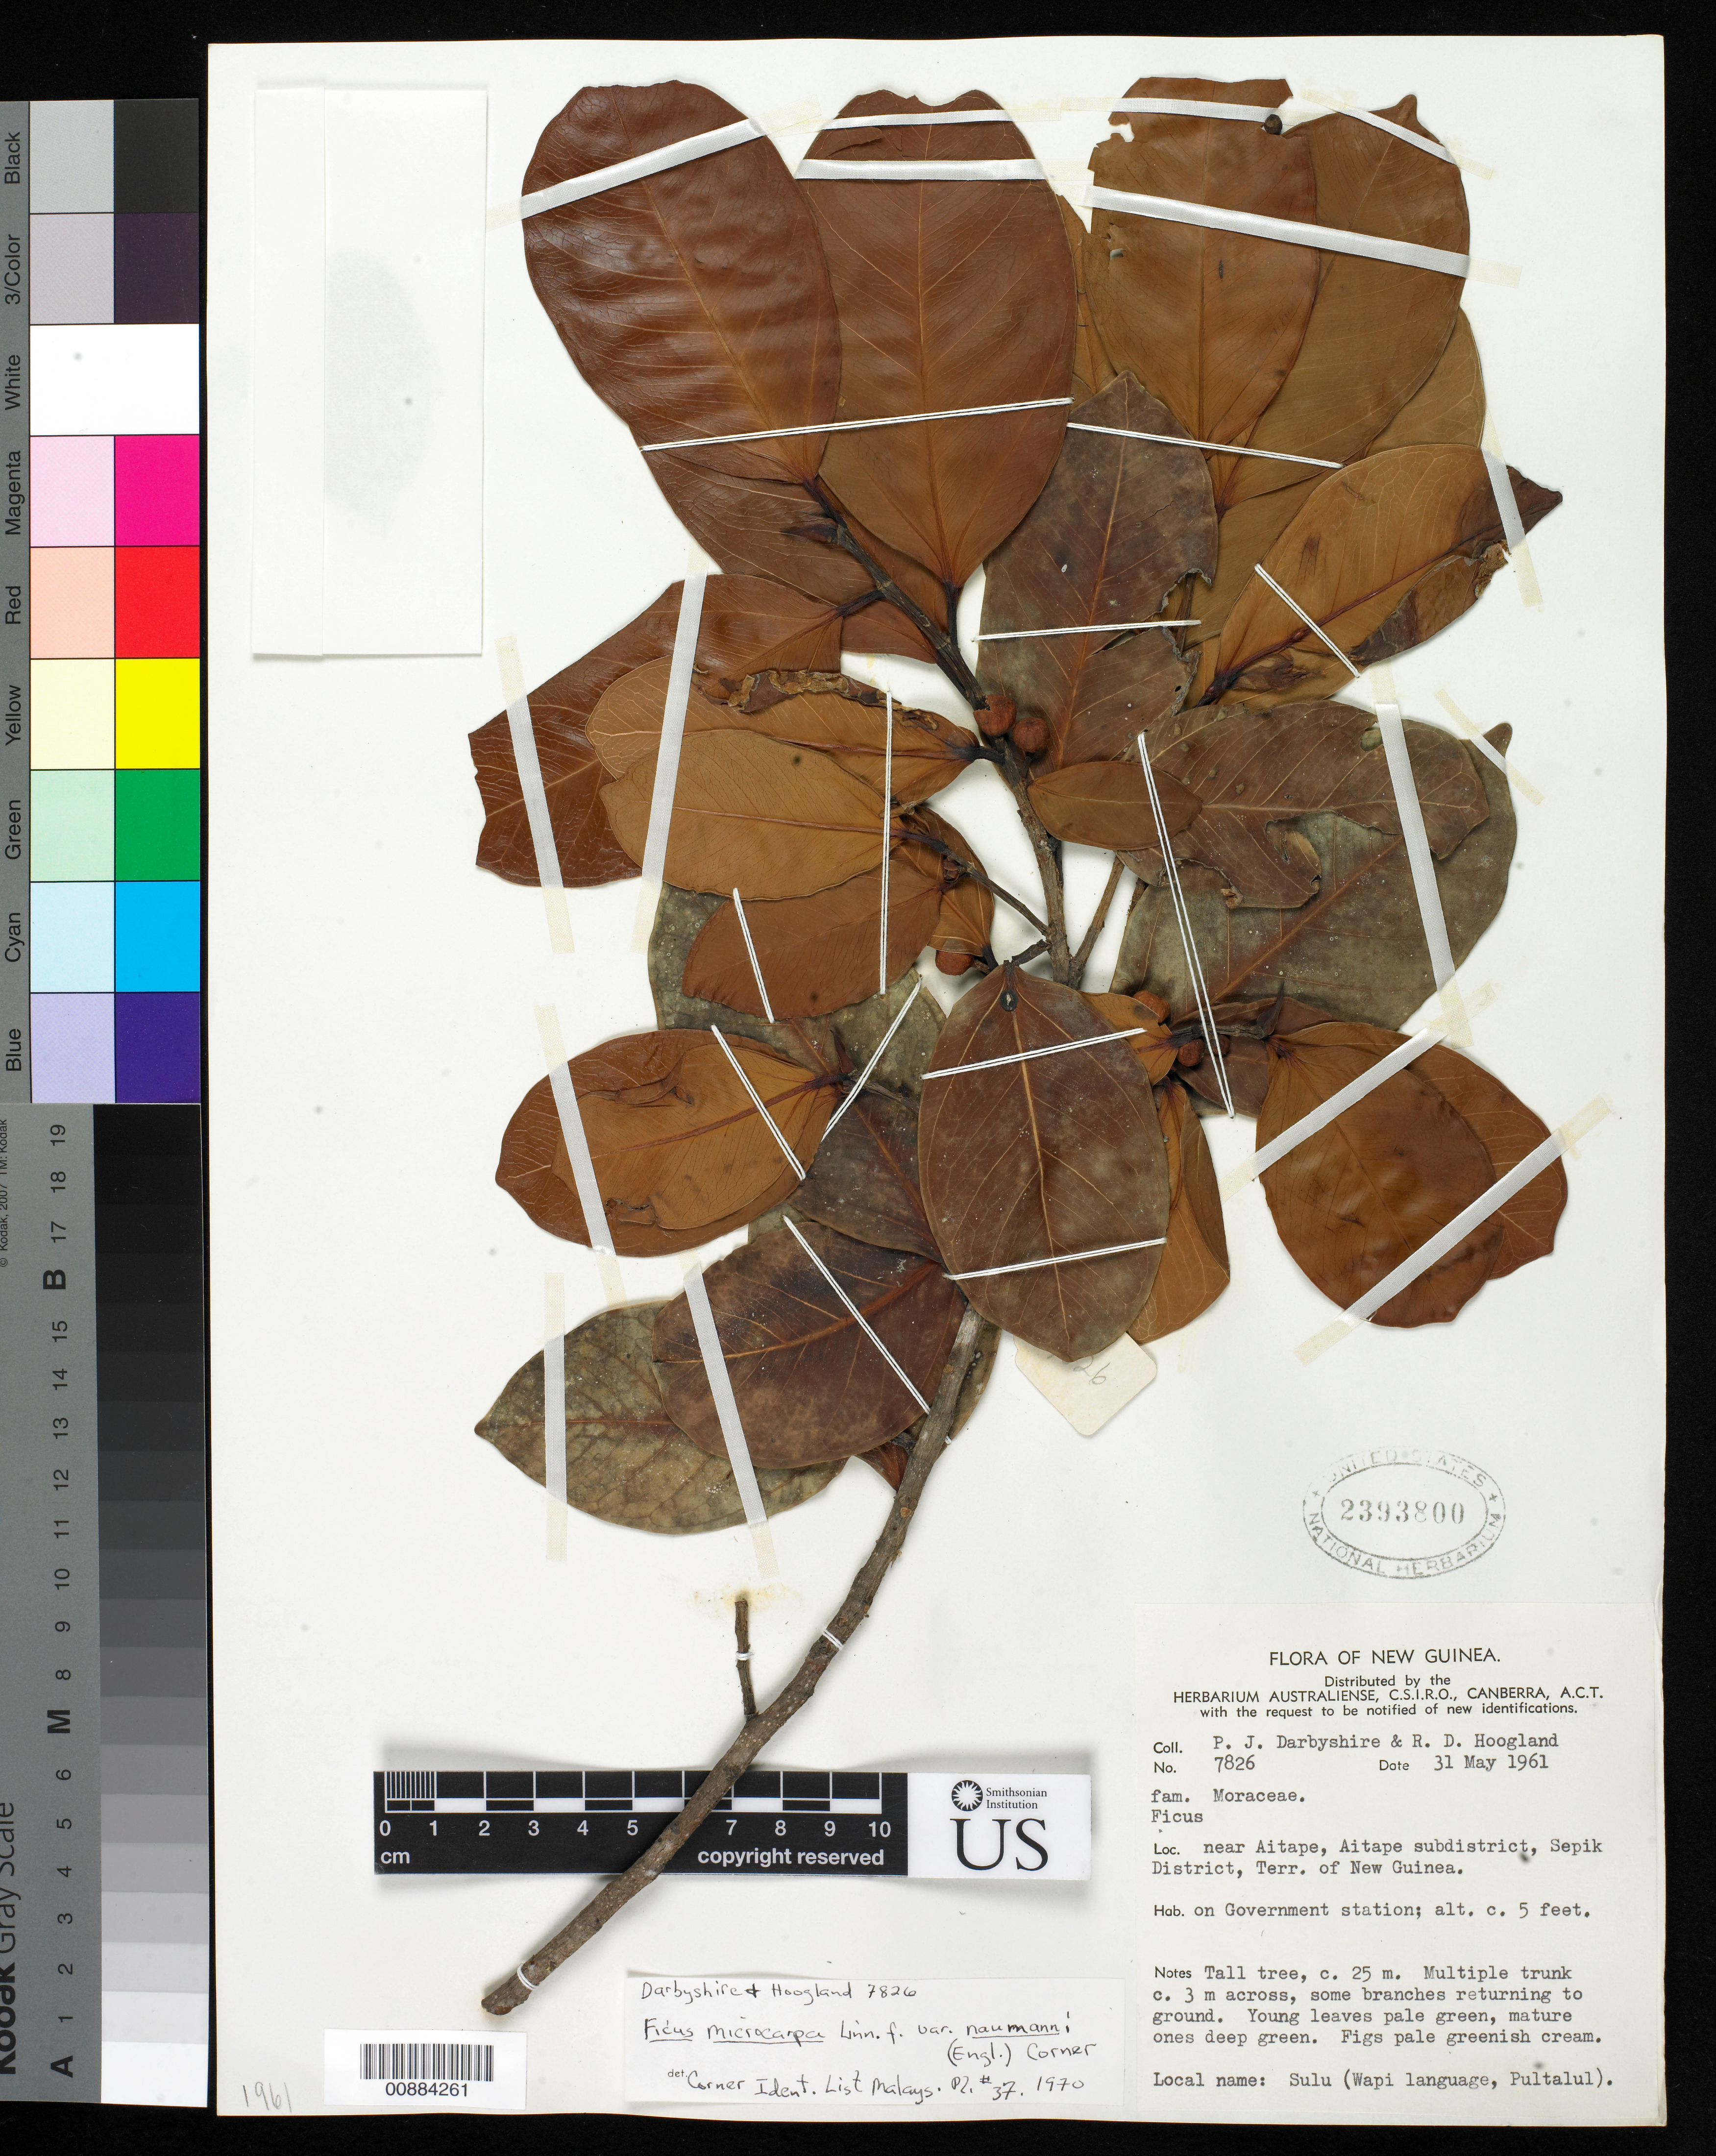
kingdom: Plantae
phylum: Tracheophyta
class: Magnoliopsida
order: Rosales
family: Moraceae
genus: Ficus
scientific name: Ficus microcarpa var. naumannii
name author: (Engl.) Corner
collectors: P. Darbyshire & R. D. Hoogland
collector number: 7826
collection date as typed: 31 May 1961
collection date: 1961-05-31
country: Papua New Guinea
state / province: Sandaun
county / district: Aitape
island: New Guinea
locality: Sepik Dist., Aitape subdist., Aitape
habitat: on government station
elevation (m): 2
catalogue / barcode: US 2393800